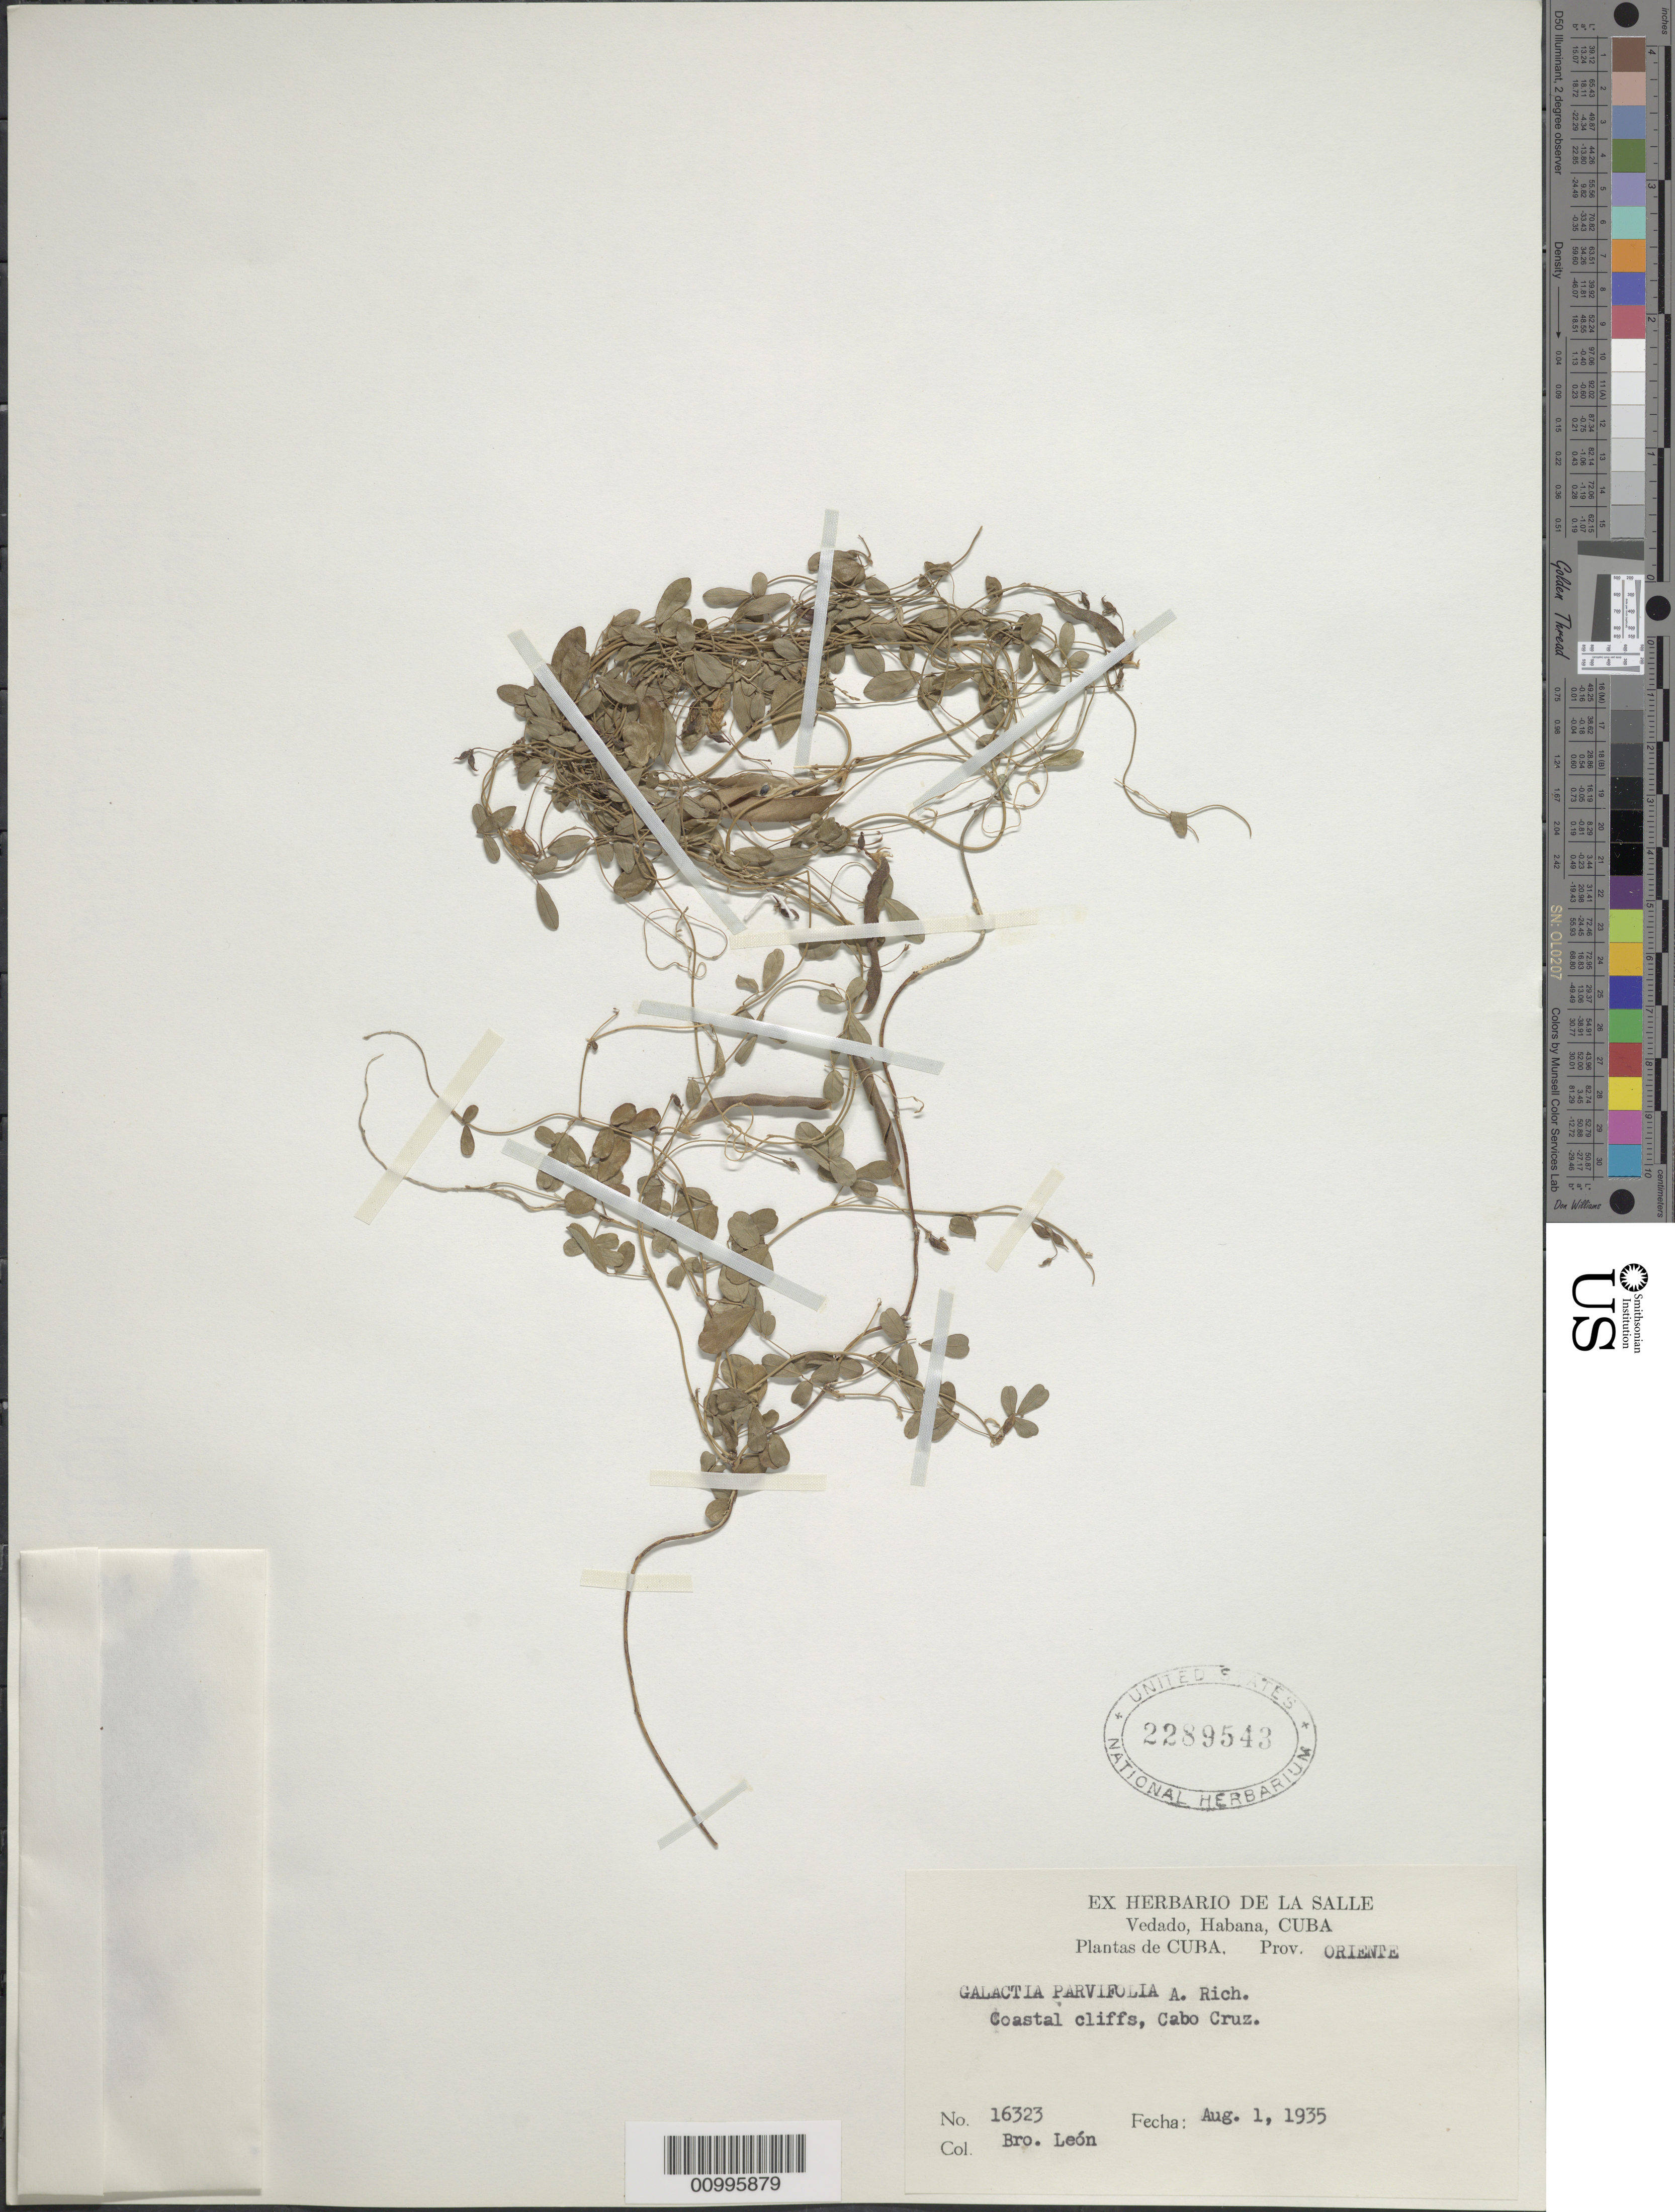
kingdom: Plantae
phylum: Tracheophyta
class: Magnoliopsida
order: Fabales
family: Fabaceae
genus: Galactia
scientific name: Galactia parvifolia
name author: A. Rich.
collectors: Bro. León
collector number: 16323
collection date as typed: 01 Aug 1935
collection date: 1935-08-01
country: Cuba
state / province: Oriente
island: Cuba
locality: Coastal cliffs,Cabo Cruz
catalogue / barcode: US 2289543